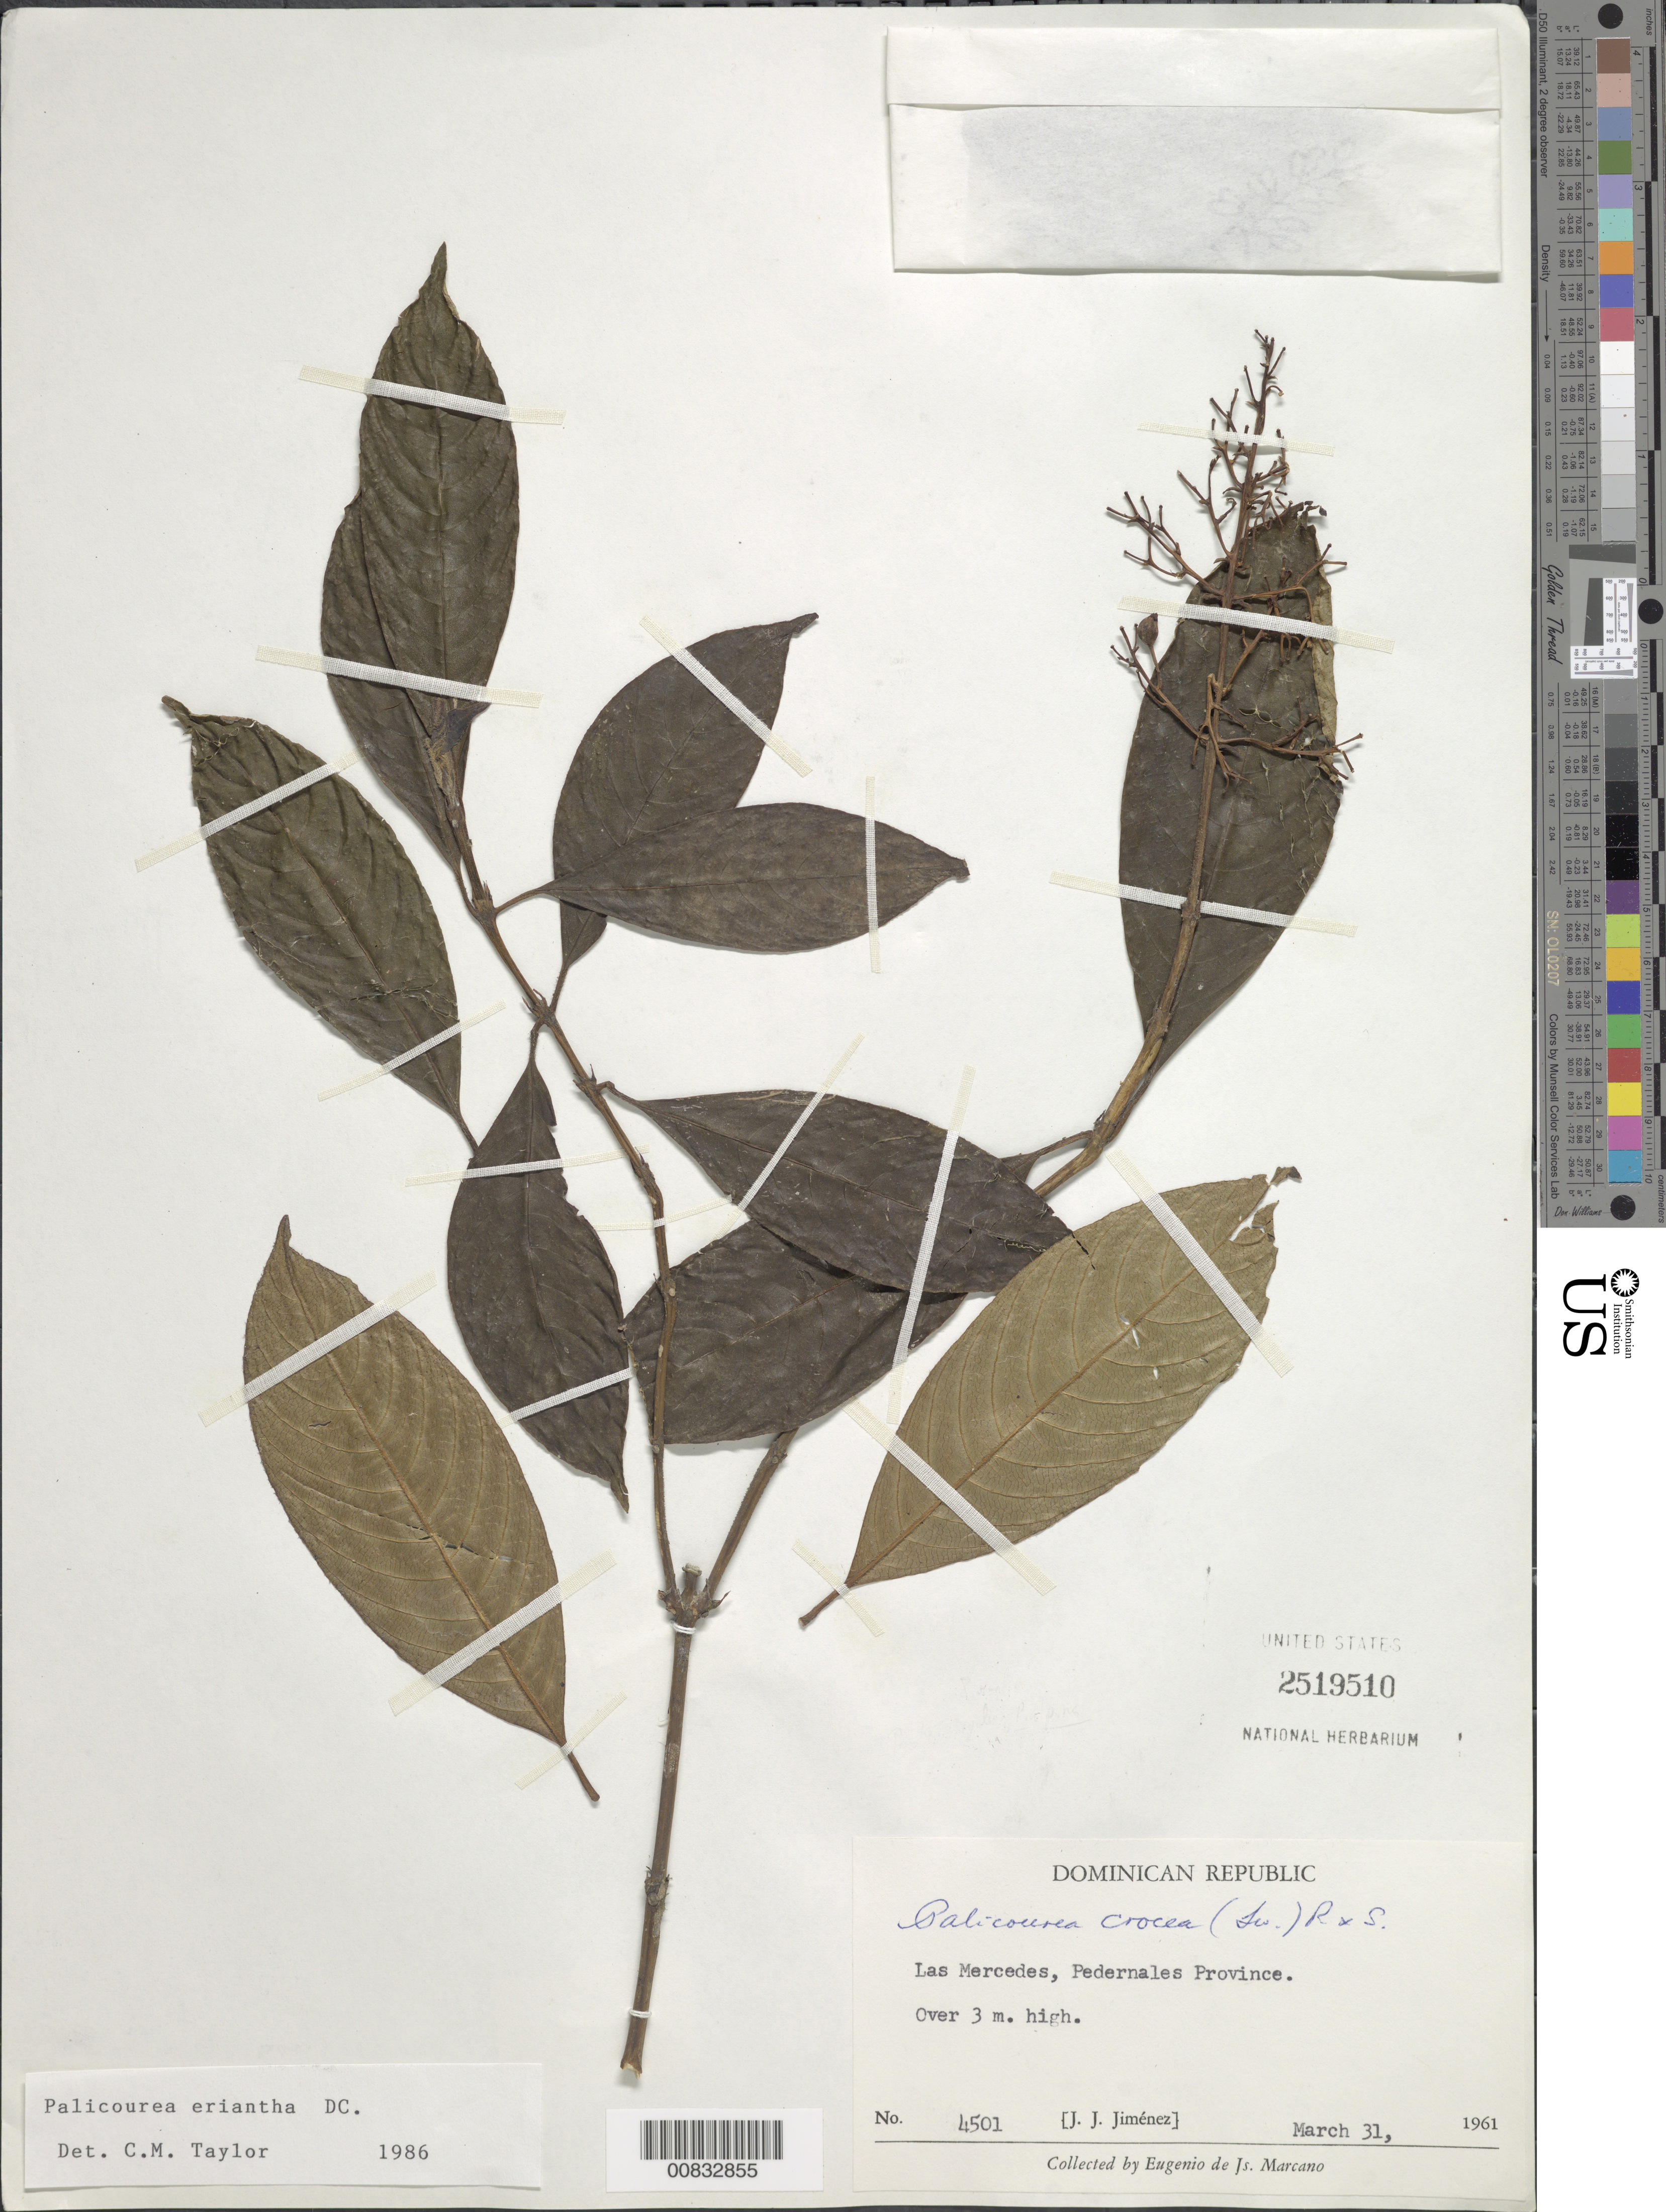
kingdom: Plantae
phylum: Tracheophyta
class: Magnoliopsida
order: Gentianales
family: Rubiaceae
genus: Palicourea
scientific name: Palicourea eriantha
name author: DC.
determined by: Taylor, Charlotte M.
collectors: J. J. Jiménez Almonte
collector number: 4501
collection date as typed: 31 Mar 1961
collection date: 1961-03-31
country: Dominican Republic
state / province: Pedernales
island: Hispaniola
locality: Las Mercedes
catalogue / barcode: US 2519510